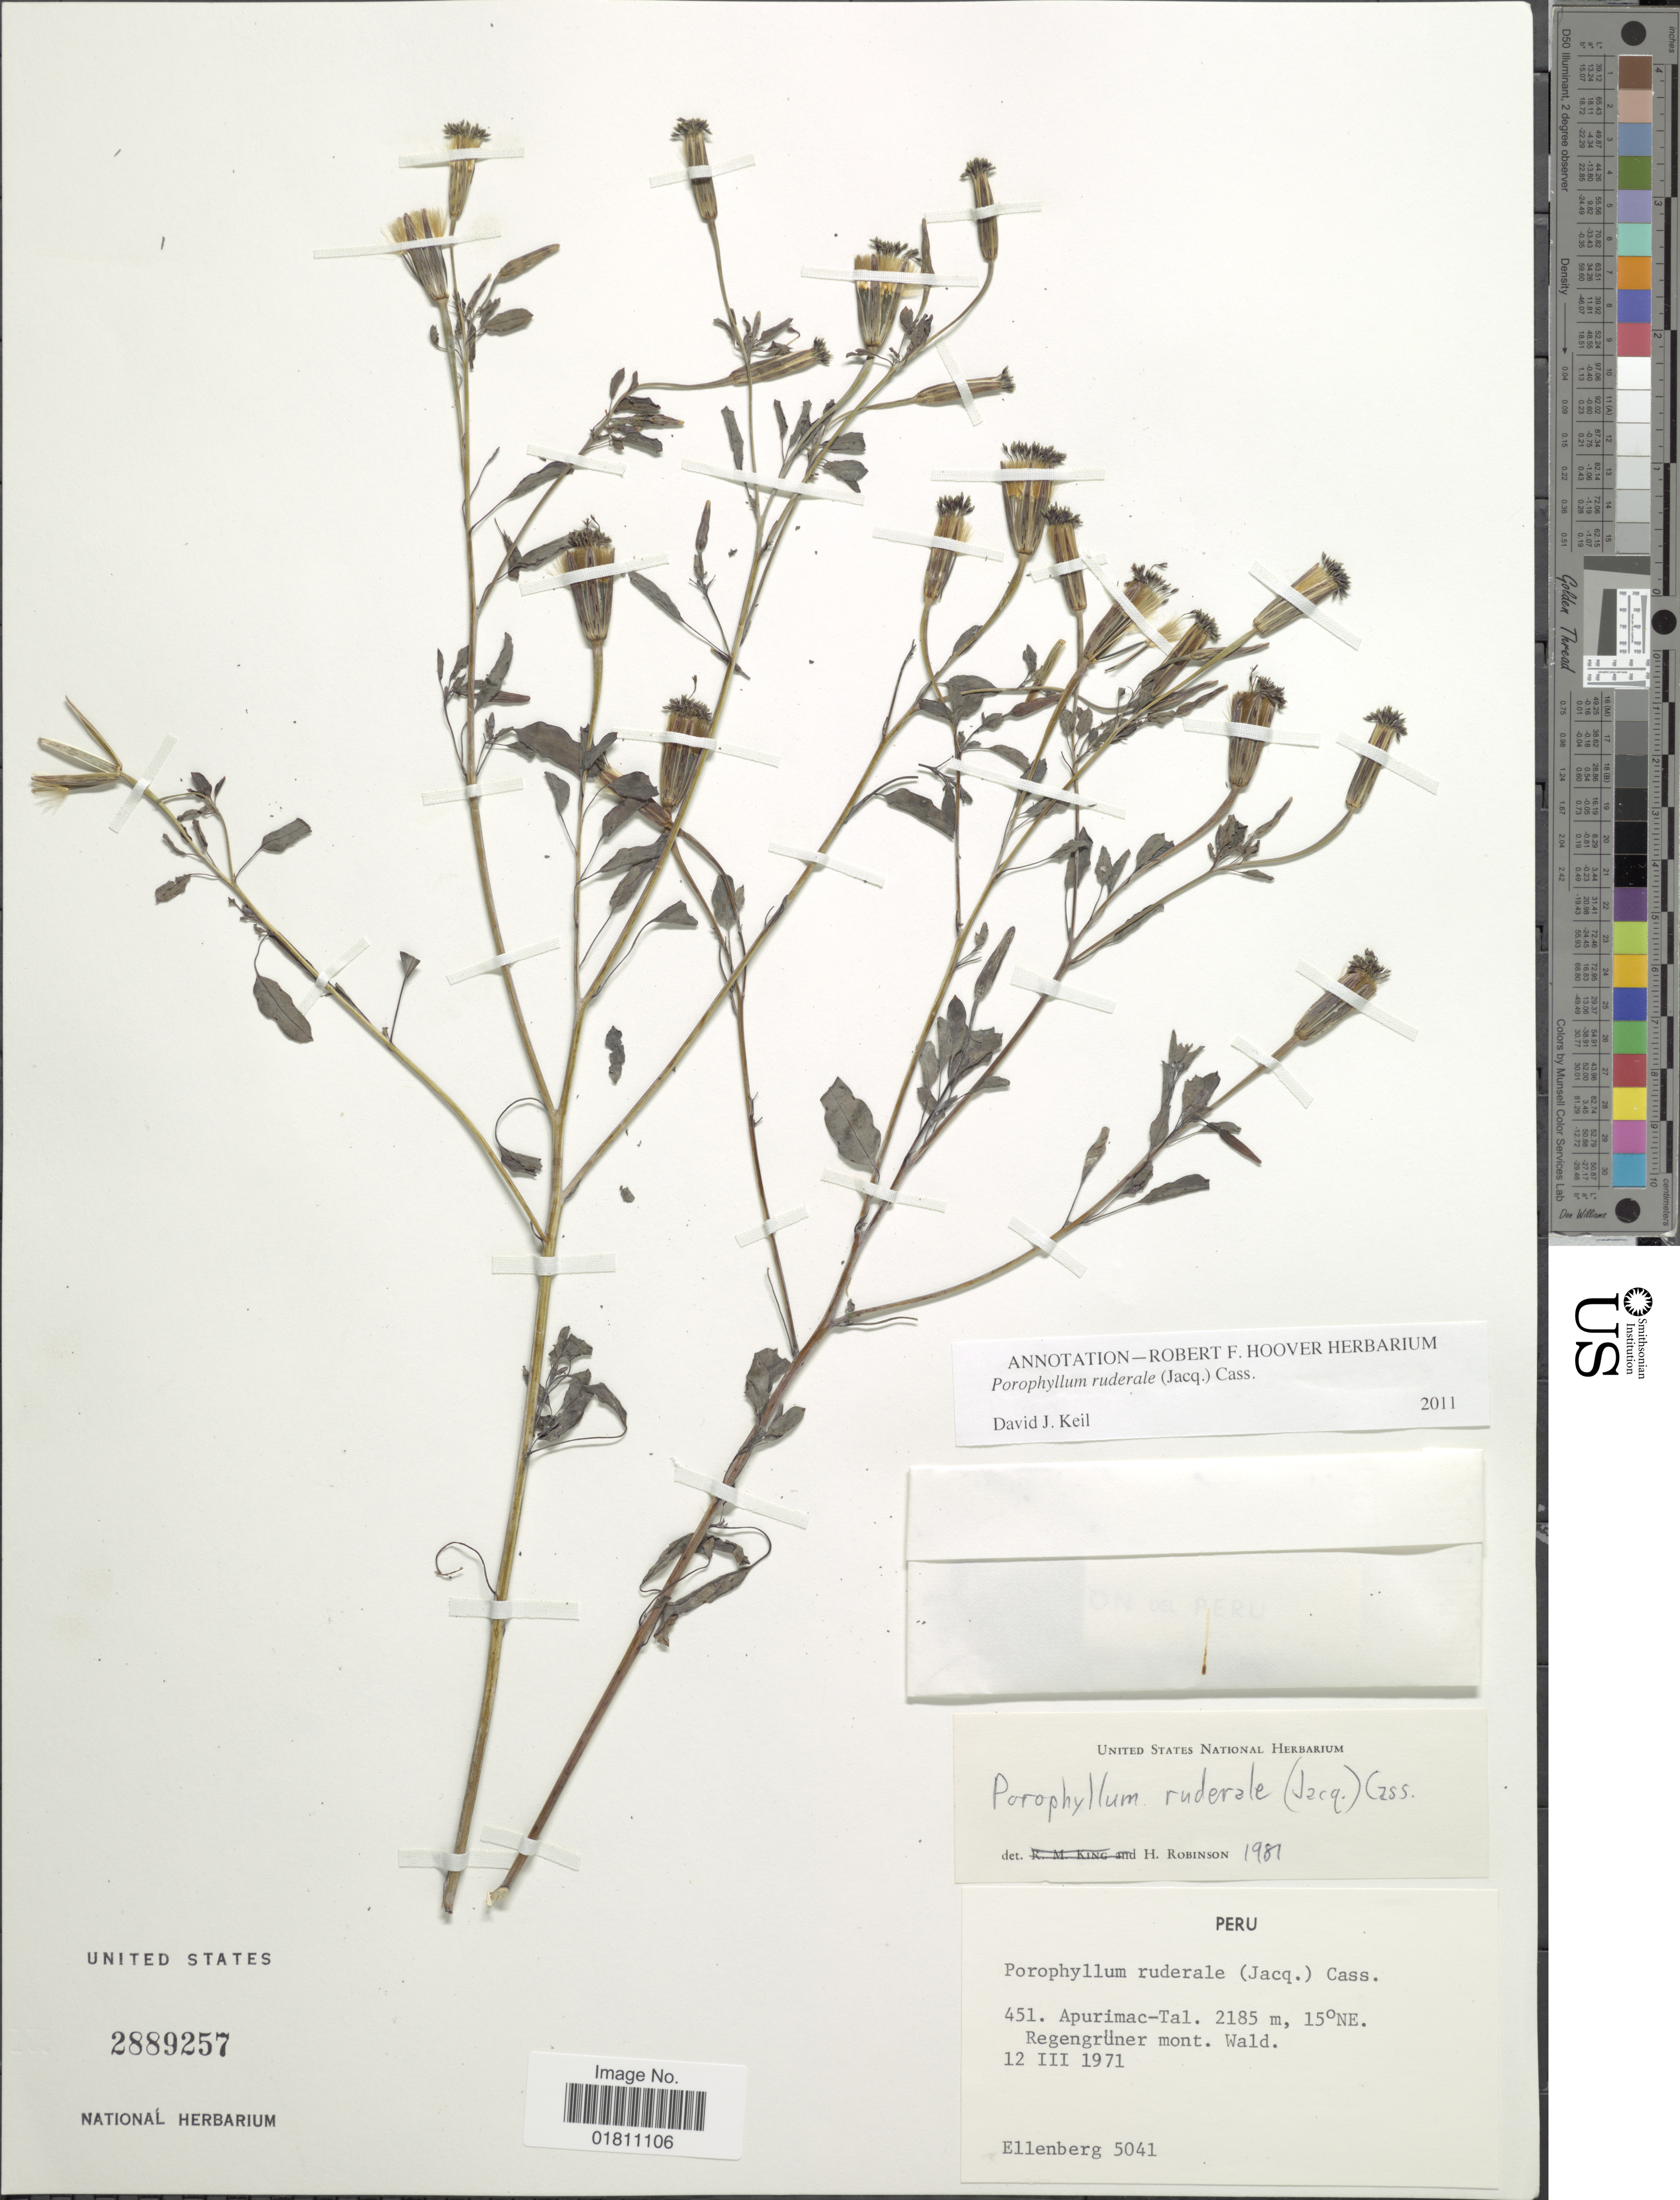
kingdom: Plantae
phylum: Tracheophyta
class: Magnoliopsida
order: Asterales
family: Asteraceae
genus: Porophyllum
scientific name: Porophyllum ruderale subsp. ruderale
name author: (Jacq.) Cass.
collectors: Ellenberg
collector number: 5041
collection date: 1971-03-12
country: Peru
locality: Apurimac-Tal, 15° NE Regenüner mont Wald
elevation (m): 2185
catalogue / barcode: US 2889257